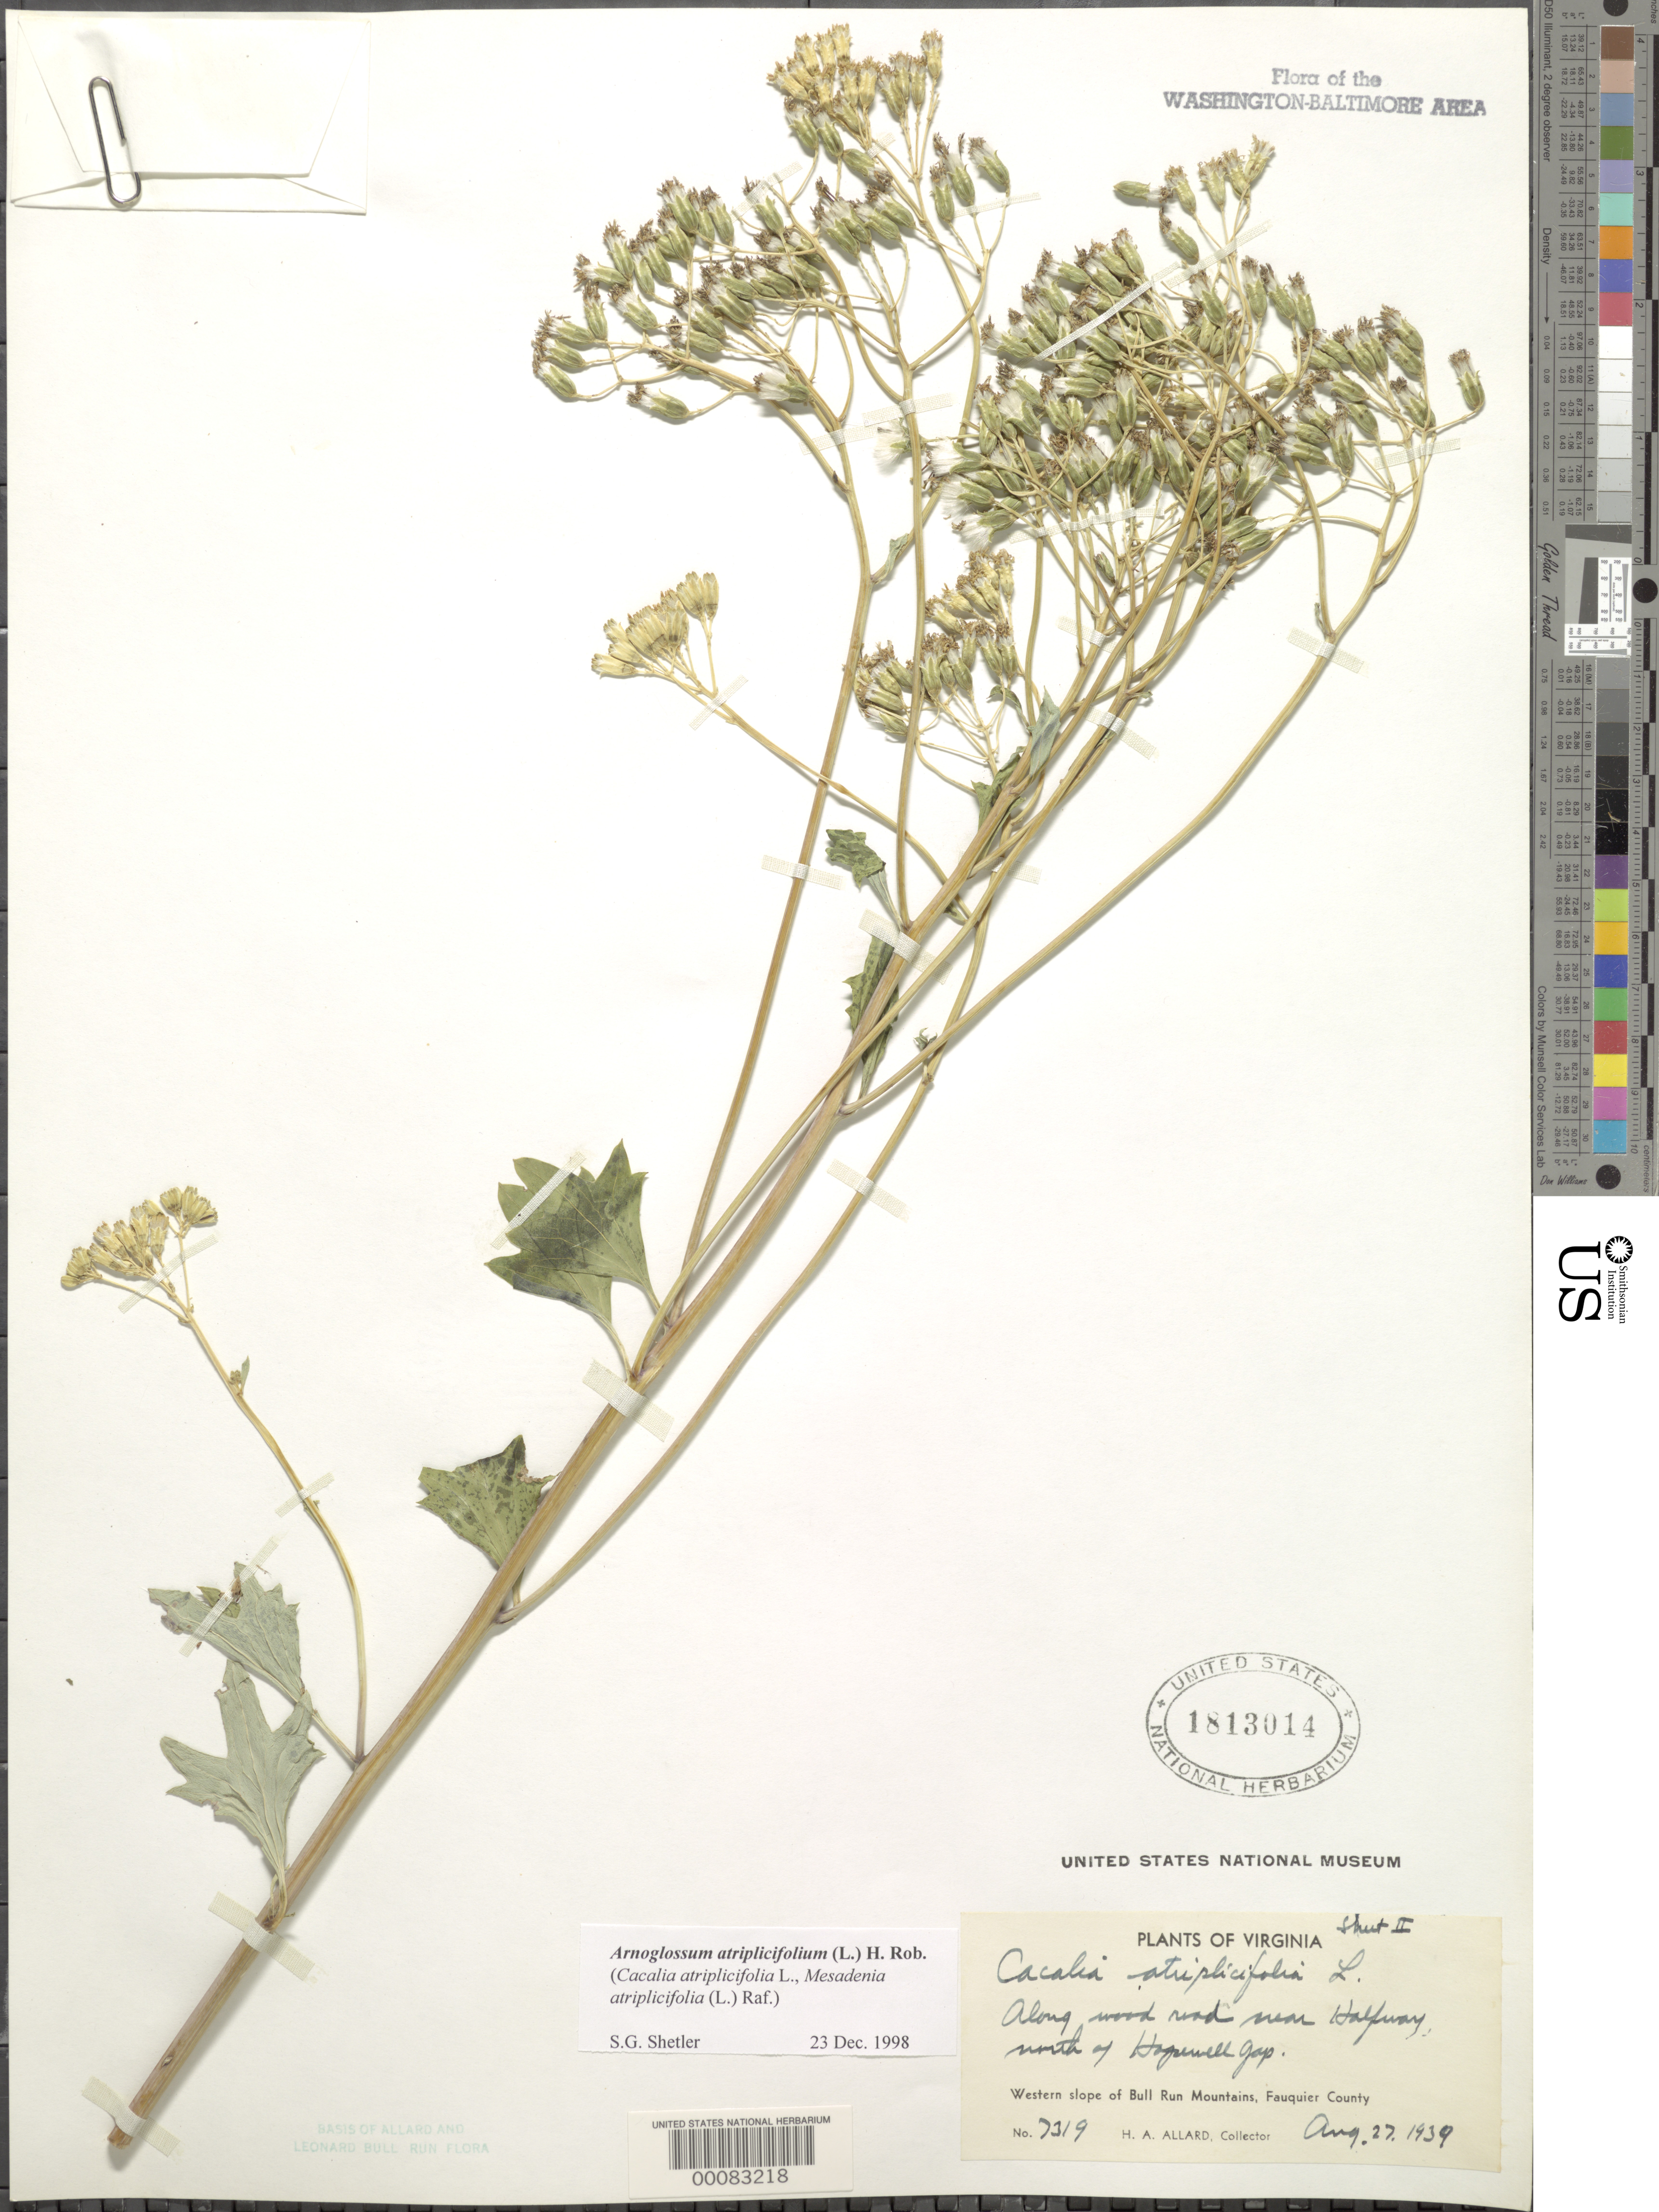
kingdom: Plantae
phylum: Tracheophyta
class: Magnoliopsida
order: Asterales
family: Asteraceae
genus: Arnoglossum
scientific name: Arnoglossum atriplicifolium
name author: (L.) H. Rob.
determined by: Shetler, Stanwyn G., (US), NMNH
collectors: H. A. Allard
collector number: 7319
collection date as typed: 27 Aug 1939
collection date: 1939-08-27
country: United States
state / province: Virginia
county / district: Fauquier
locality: Near halfway north of Hopewell Gap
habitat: Wood road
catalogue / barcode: US 1813014